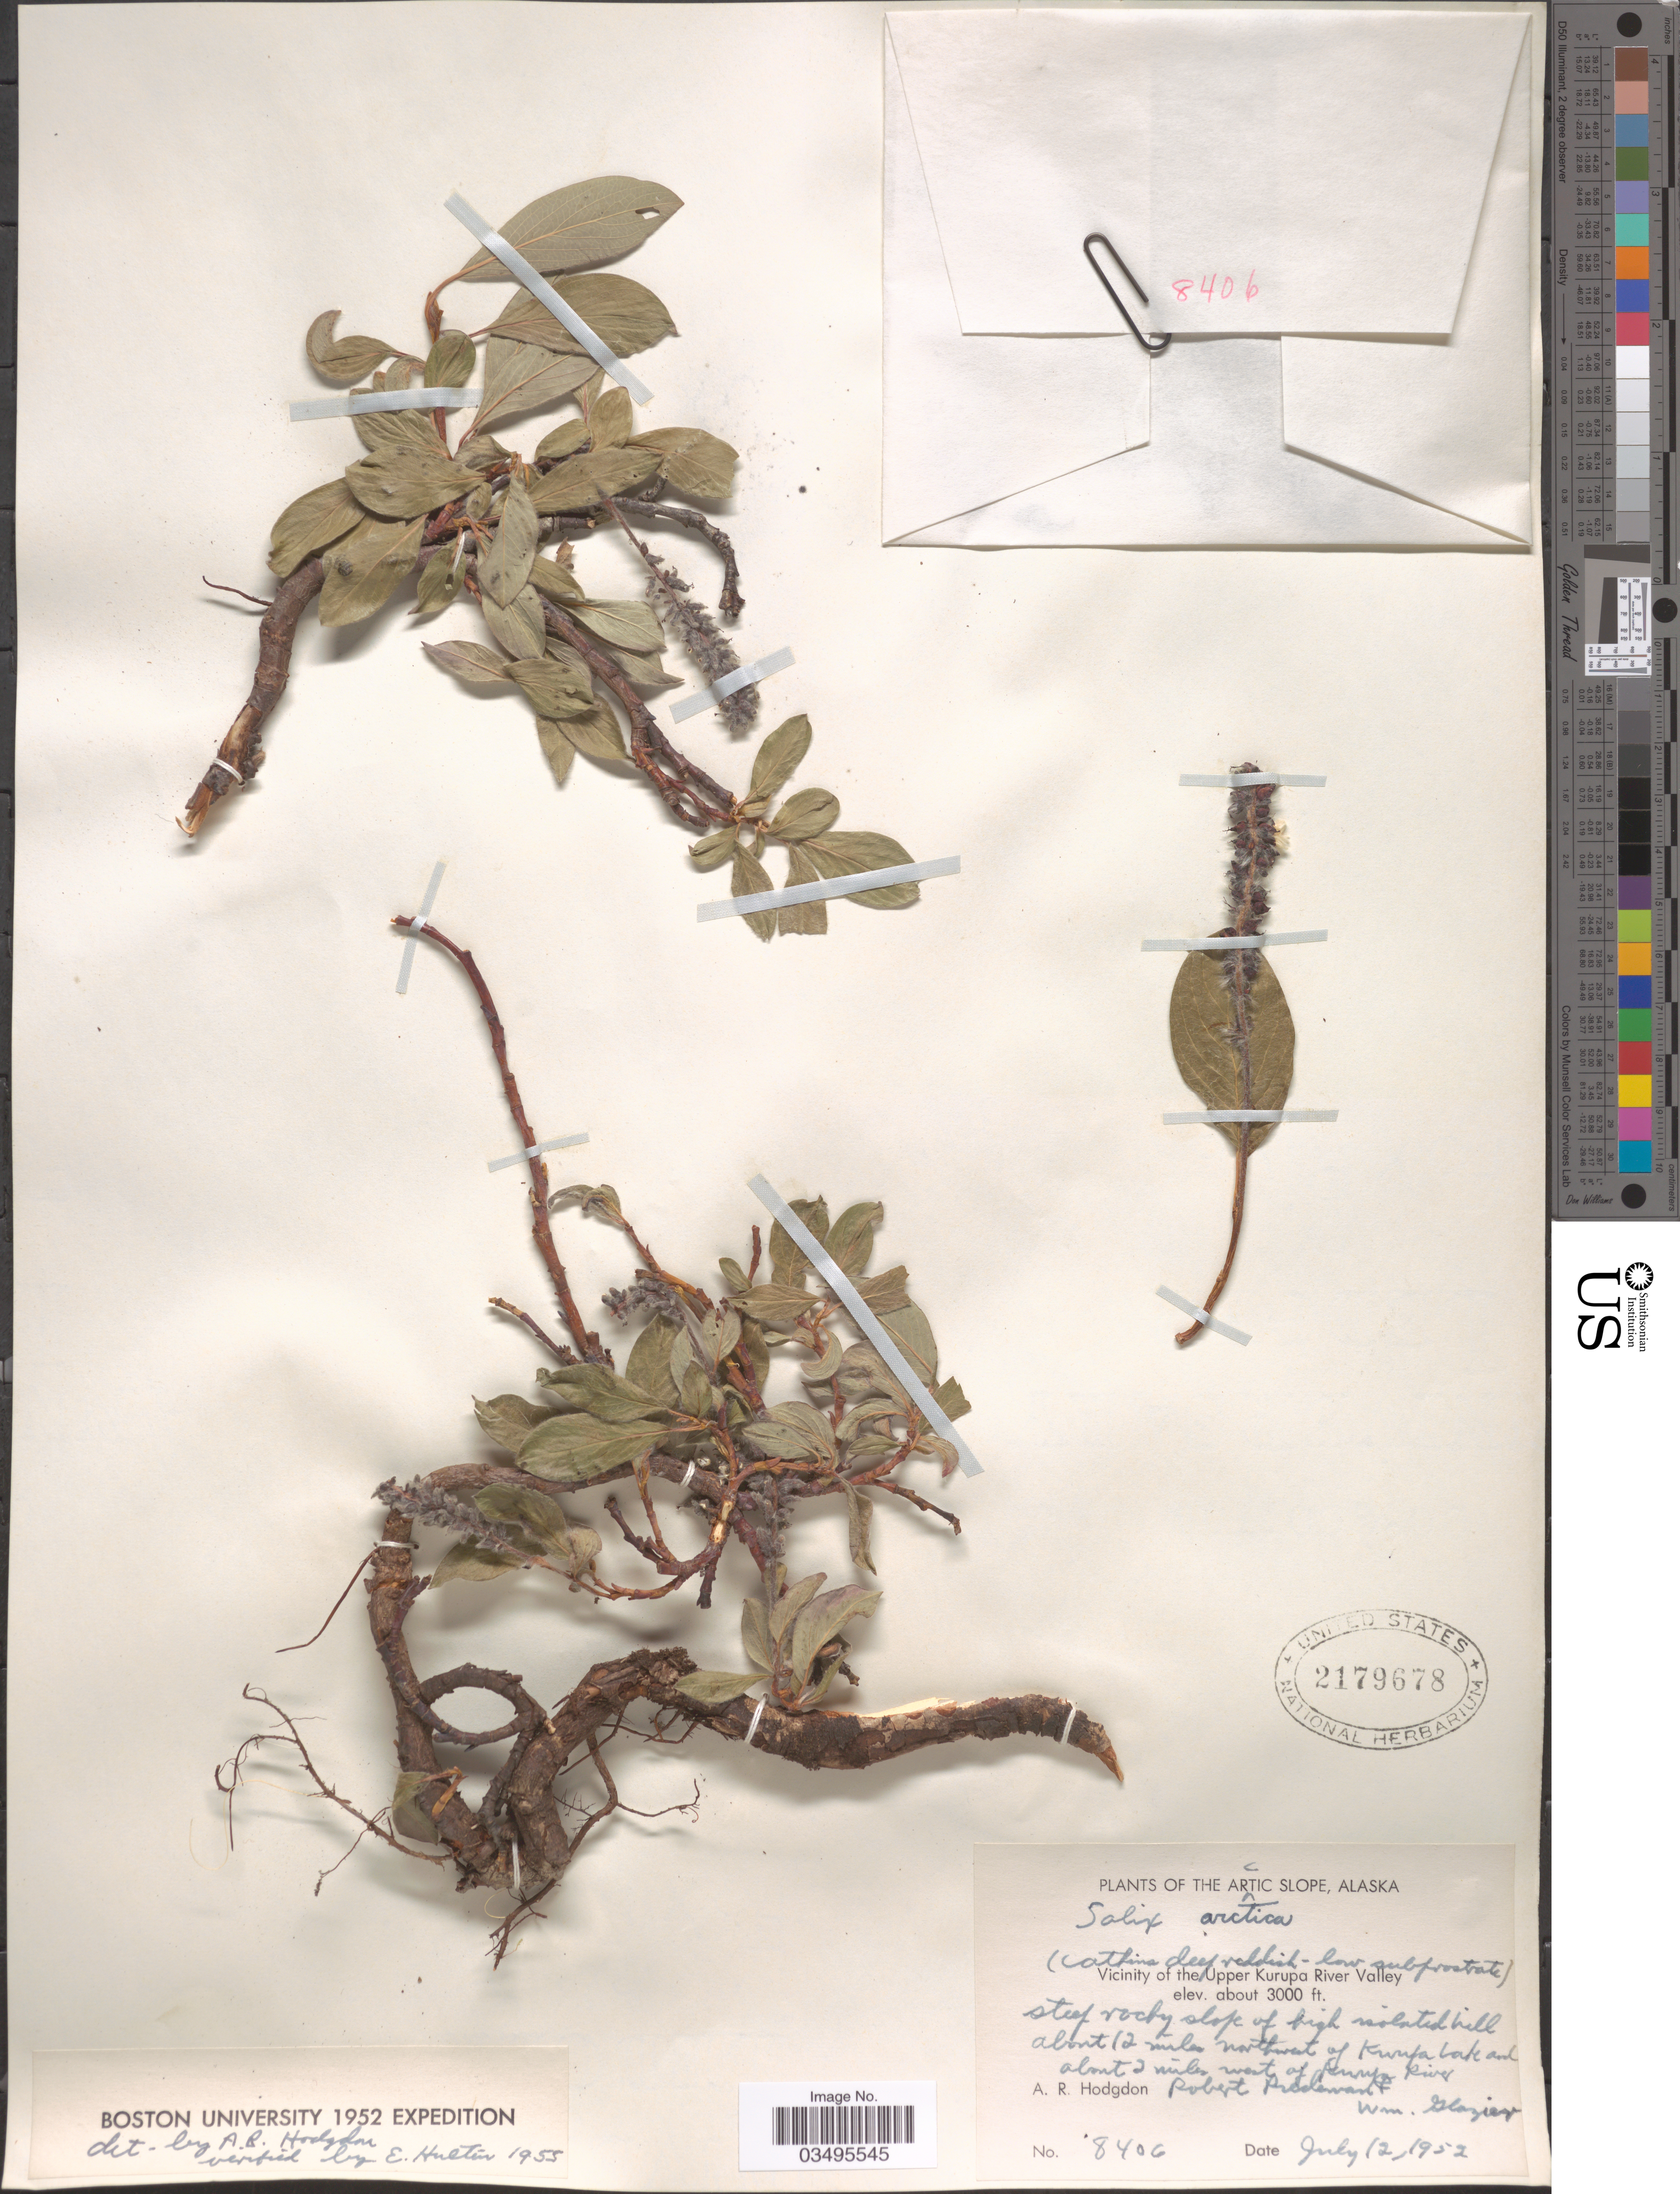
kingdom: Plantae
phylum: Tracheophyta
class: Magnoliopsida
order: Malpighiales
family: Salicaceae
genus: Salix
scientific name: Salix arctica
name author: Pall.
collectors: A. R. Hodgdon, R. Riedeman & W. Glazier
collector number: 8406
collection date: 1952-07-12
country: United States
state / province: Alaska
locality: The Arctic Slope. Vicinity of the Upper Kurupa River Valley. Steep rocky slope of high isolated hill about 12 miles northwest of Kurupa Lake and about 2 miles west of Kurupa River.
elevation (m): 914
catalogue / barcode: US 2179678